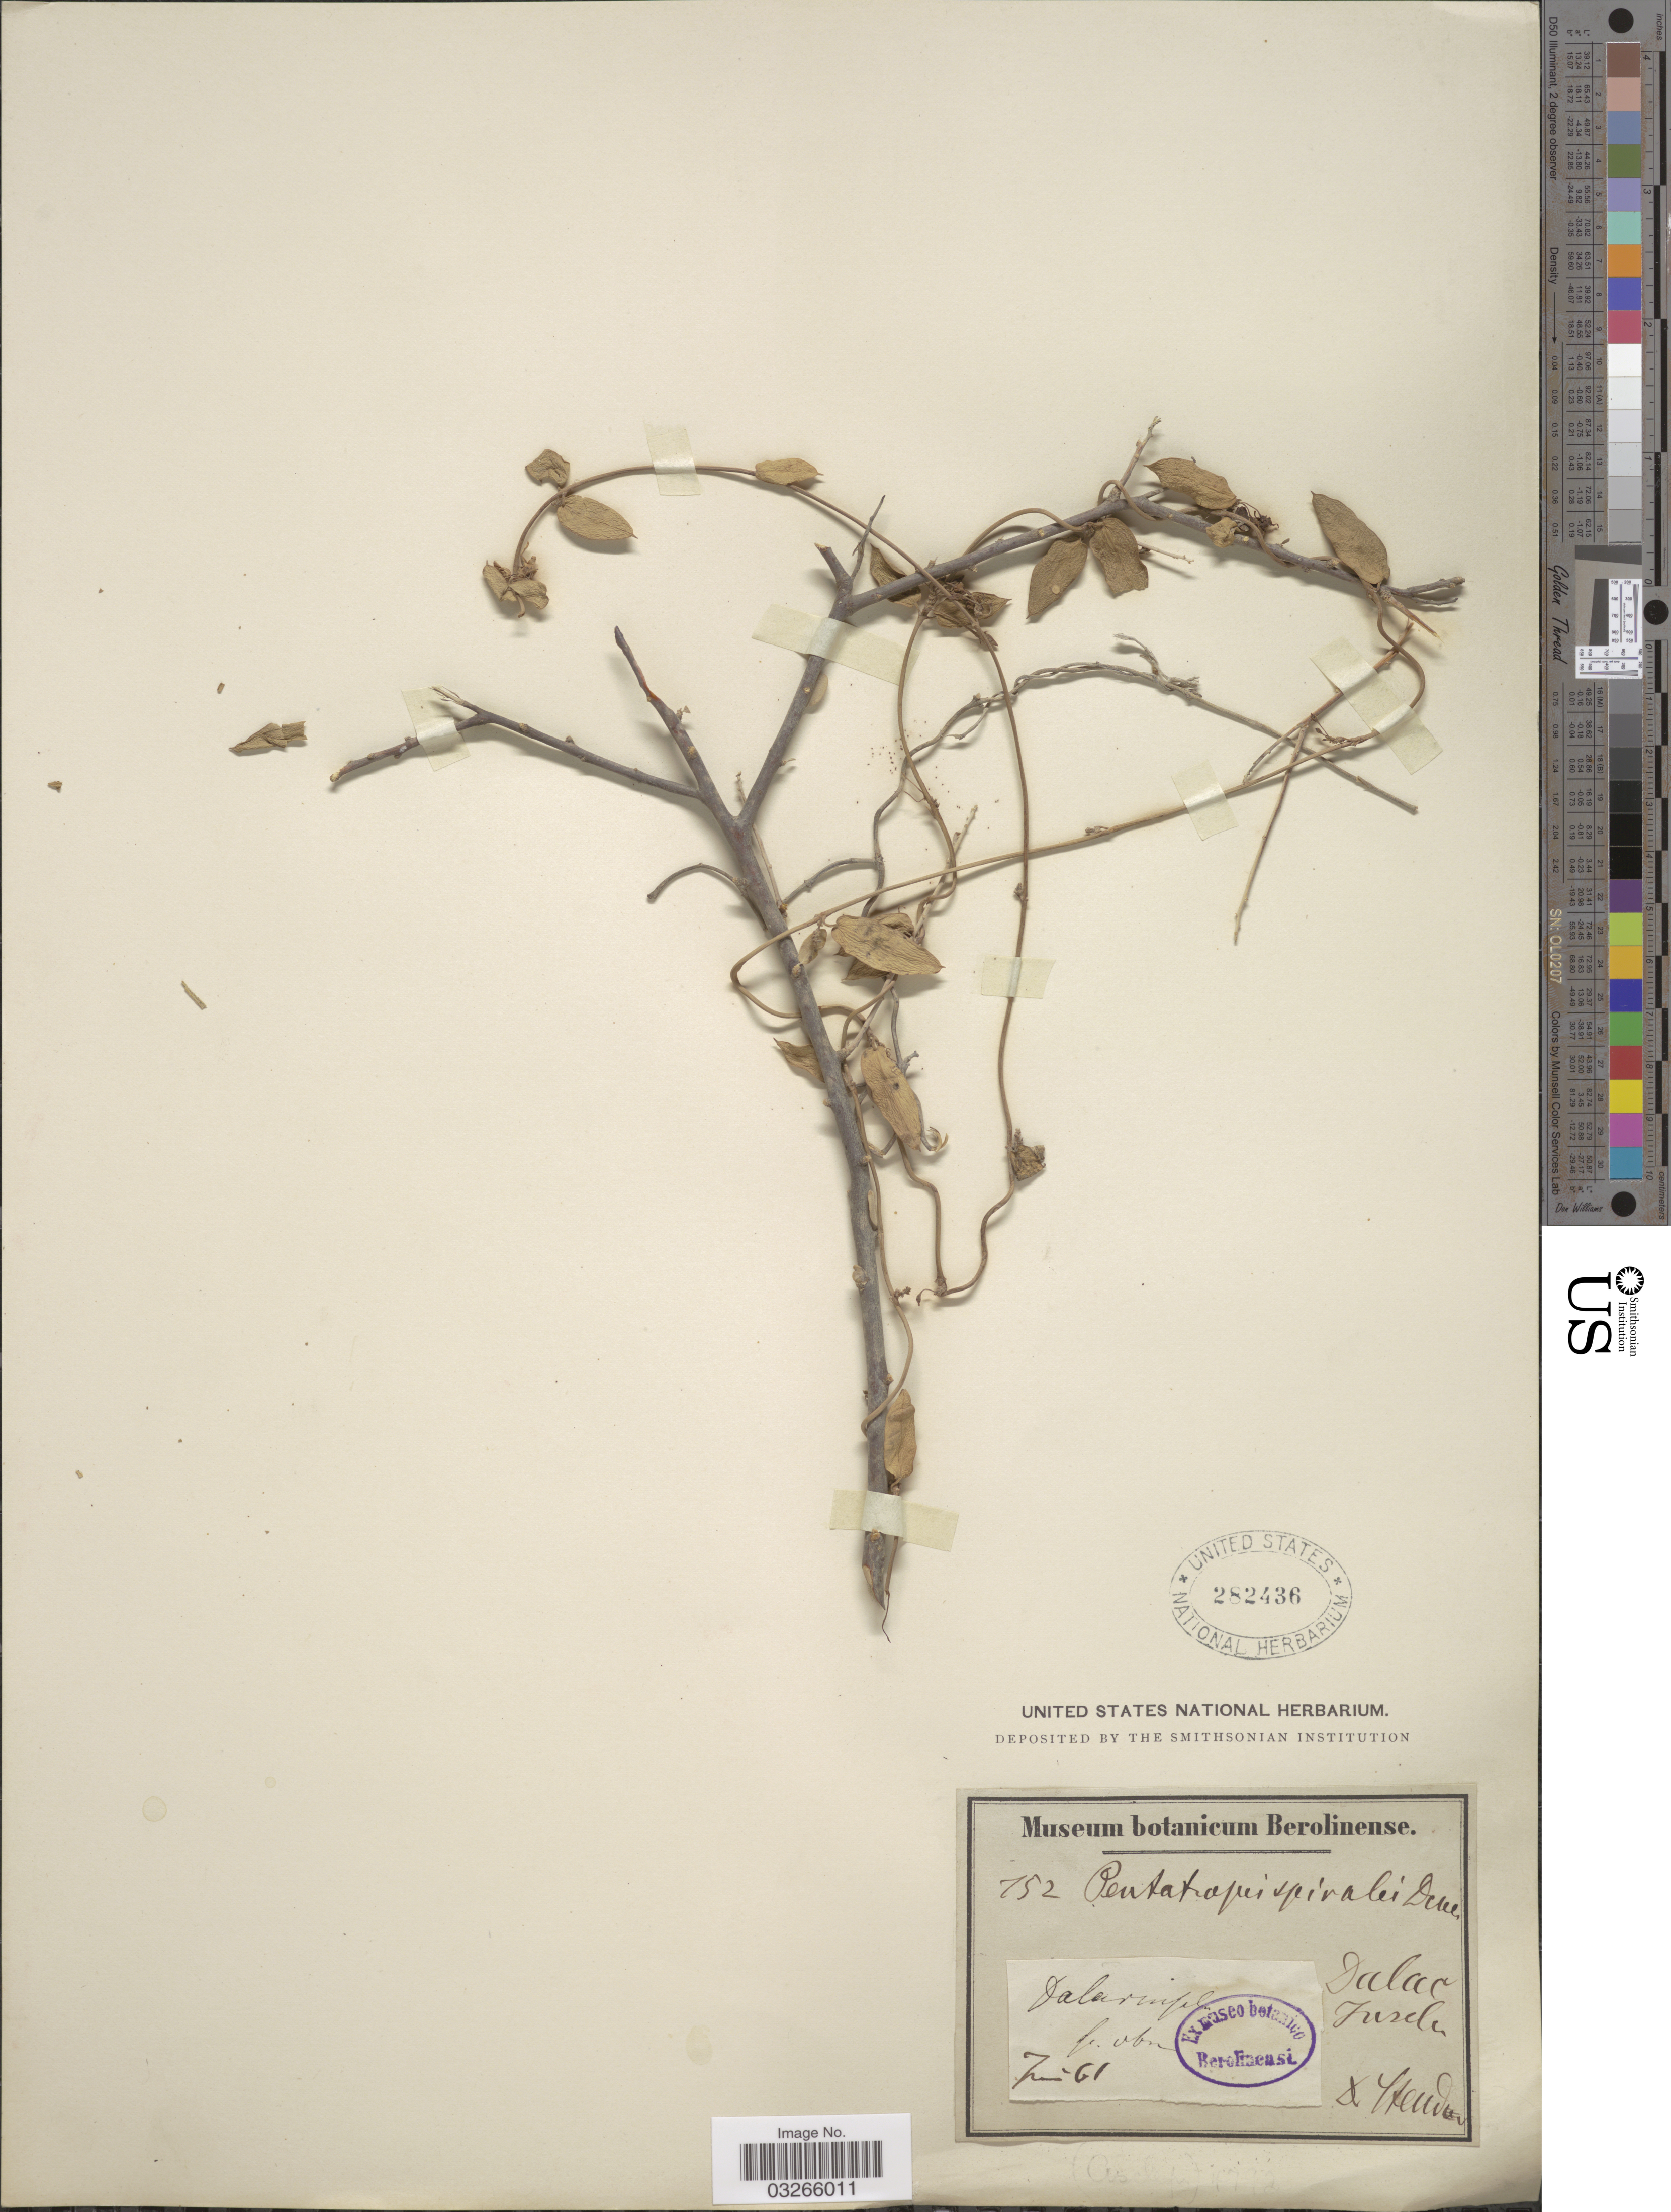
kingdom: Plantae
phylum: Tracheophyta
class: Magnoliopsida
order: Gentianales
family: Apocynaceae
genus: Pentatropis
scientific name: Pentatropis spiralis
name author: (Forssk.) Decne.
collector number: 752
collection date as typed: Transcribed d/m/y: /6/61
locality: Dalac Jusela. [interpreted]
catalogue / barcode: US 282436